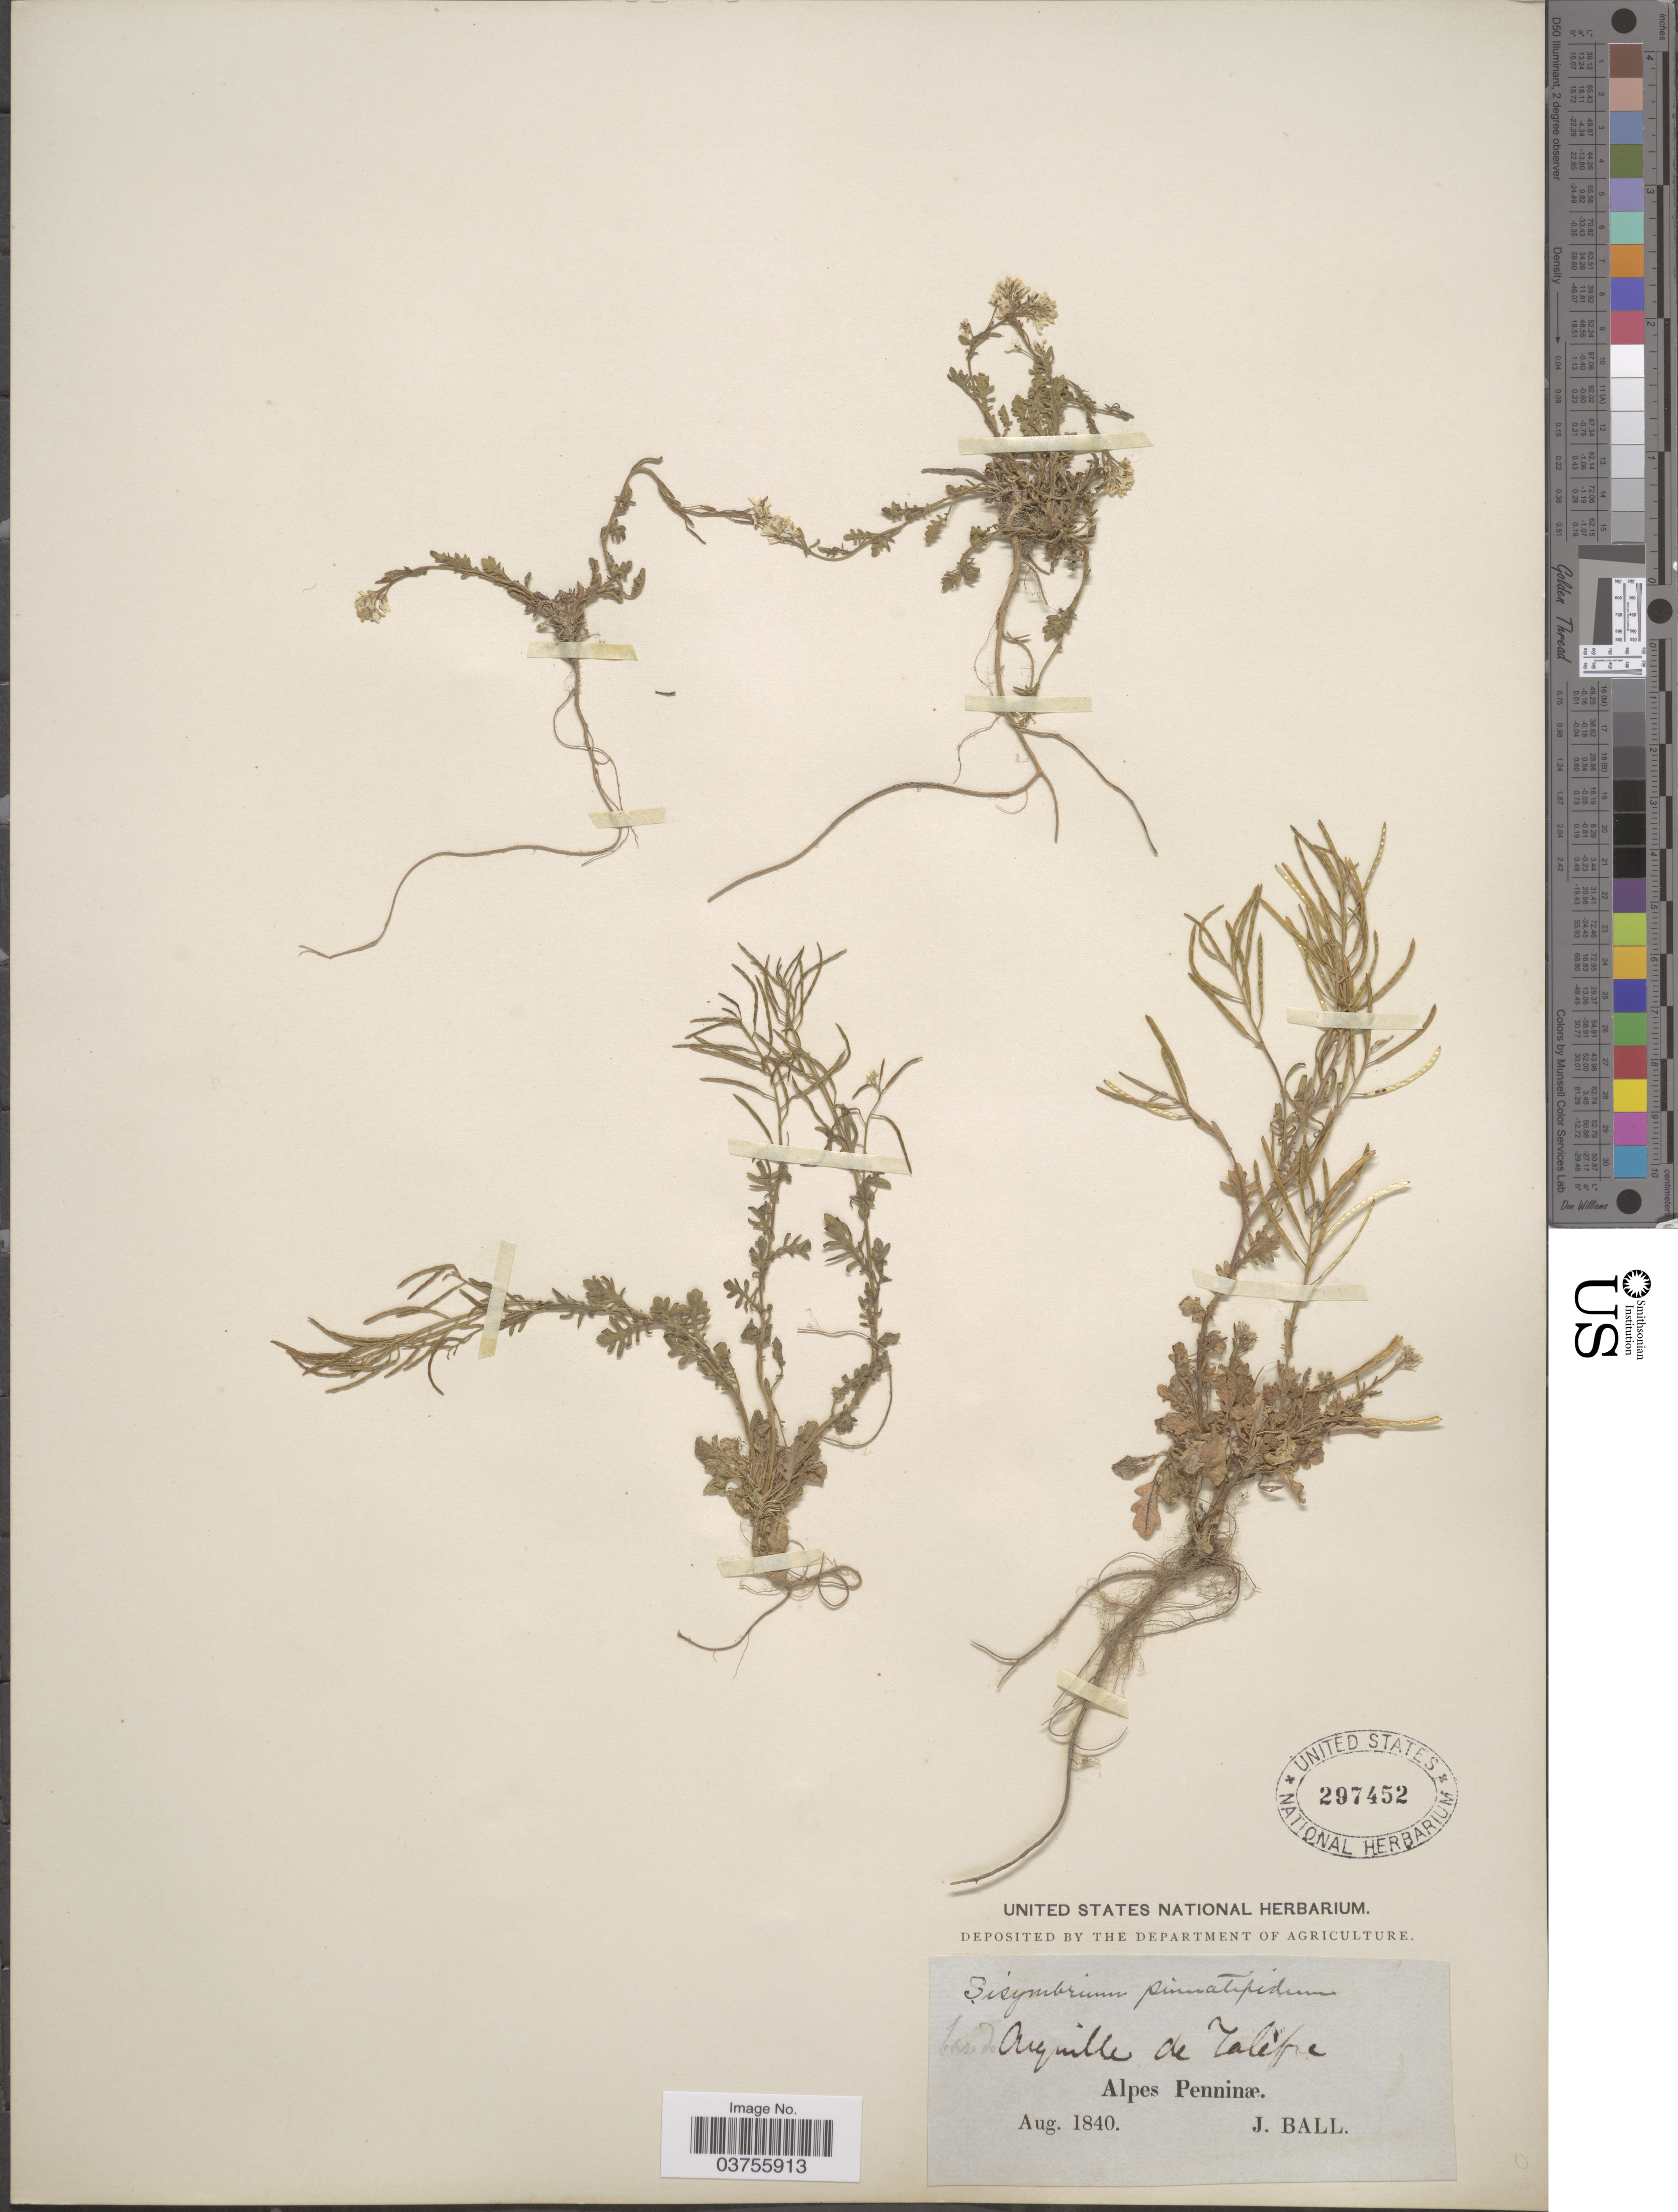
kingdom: Plantae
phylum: Tracheophyta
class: Magnoliopsida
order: Brassicales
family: Brassicaceae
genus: Arabidopsis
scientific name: Arabidopsis pinnatifida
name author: (Lam.) Rupr.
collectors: J. Ball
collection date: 1840-08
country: France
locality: Base de Aiguille de Talèfre. Alpes Penninæ.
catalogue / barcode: US 297452